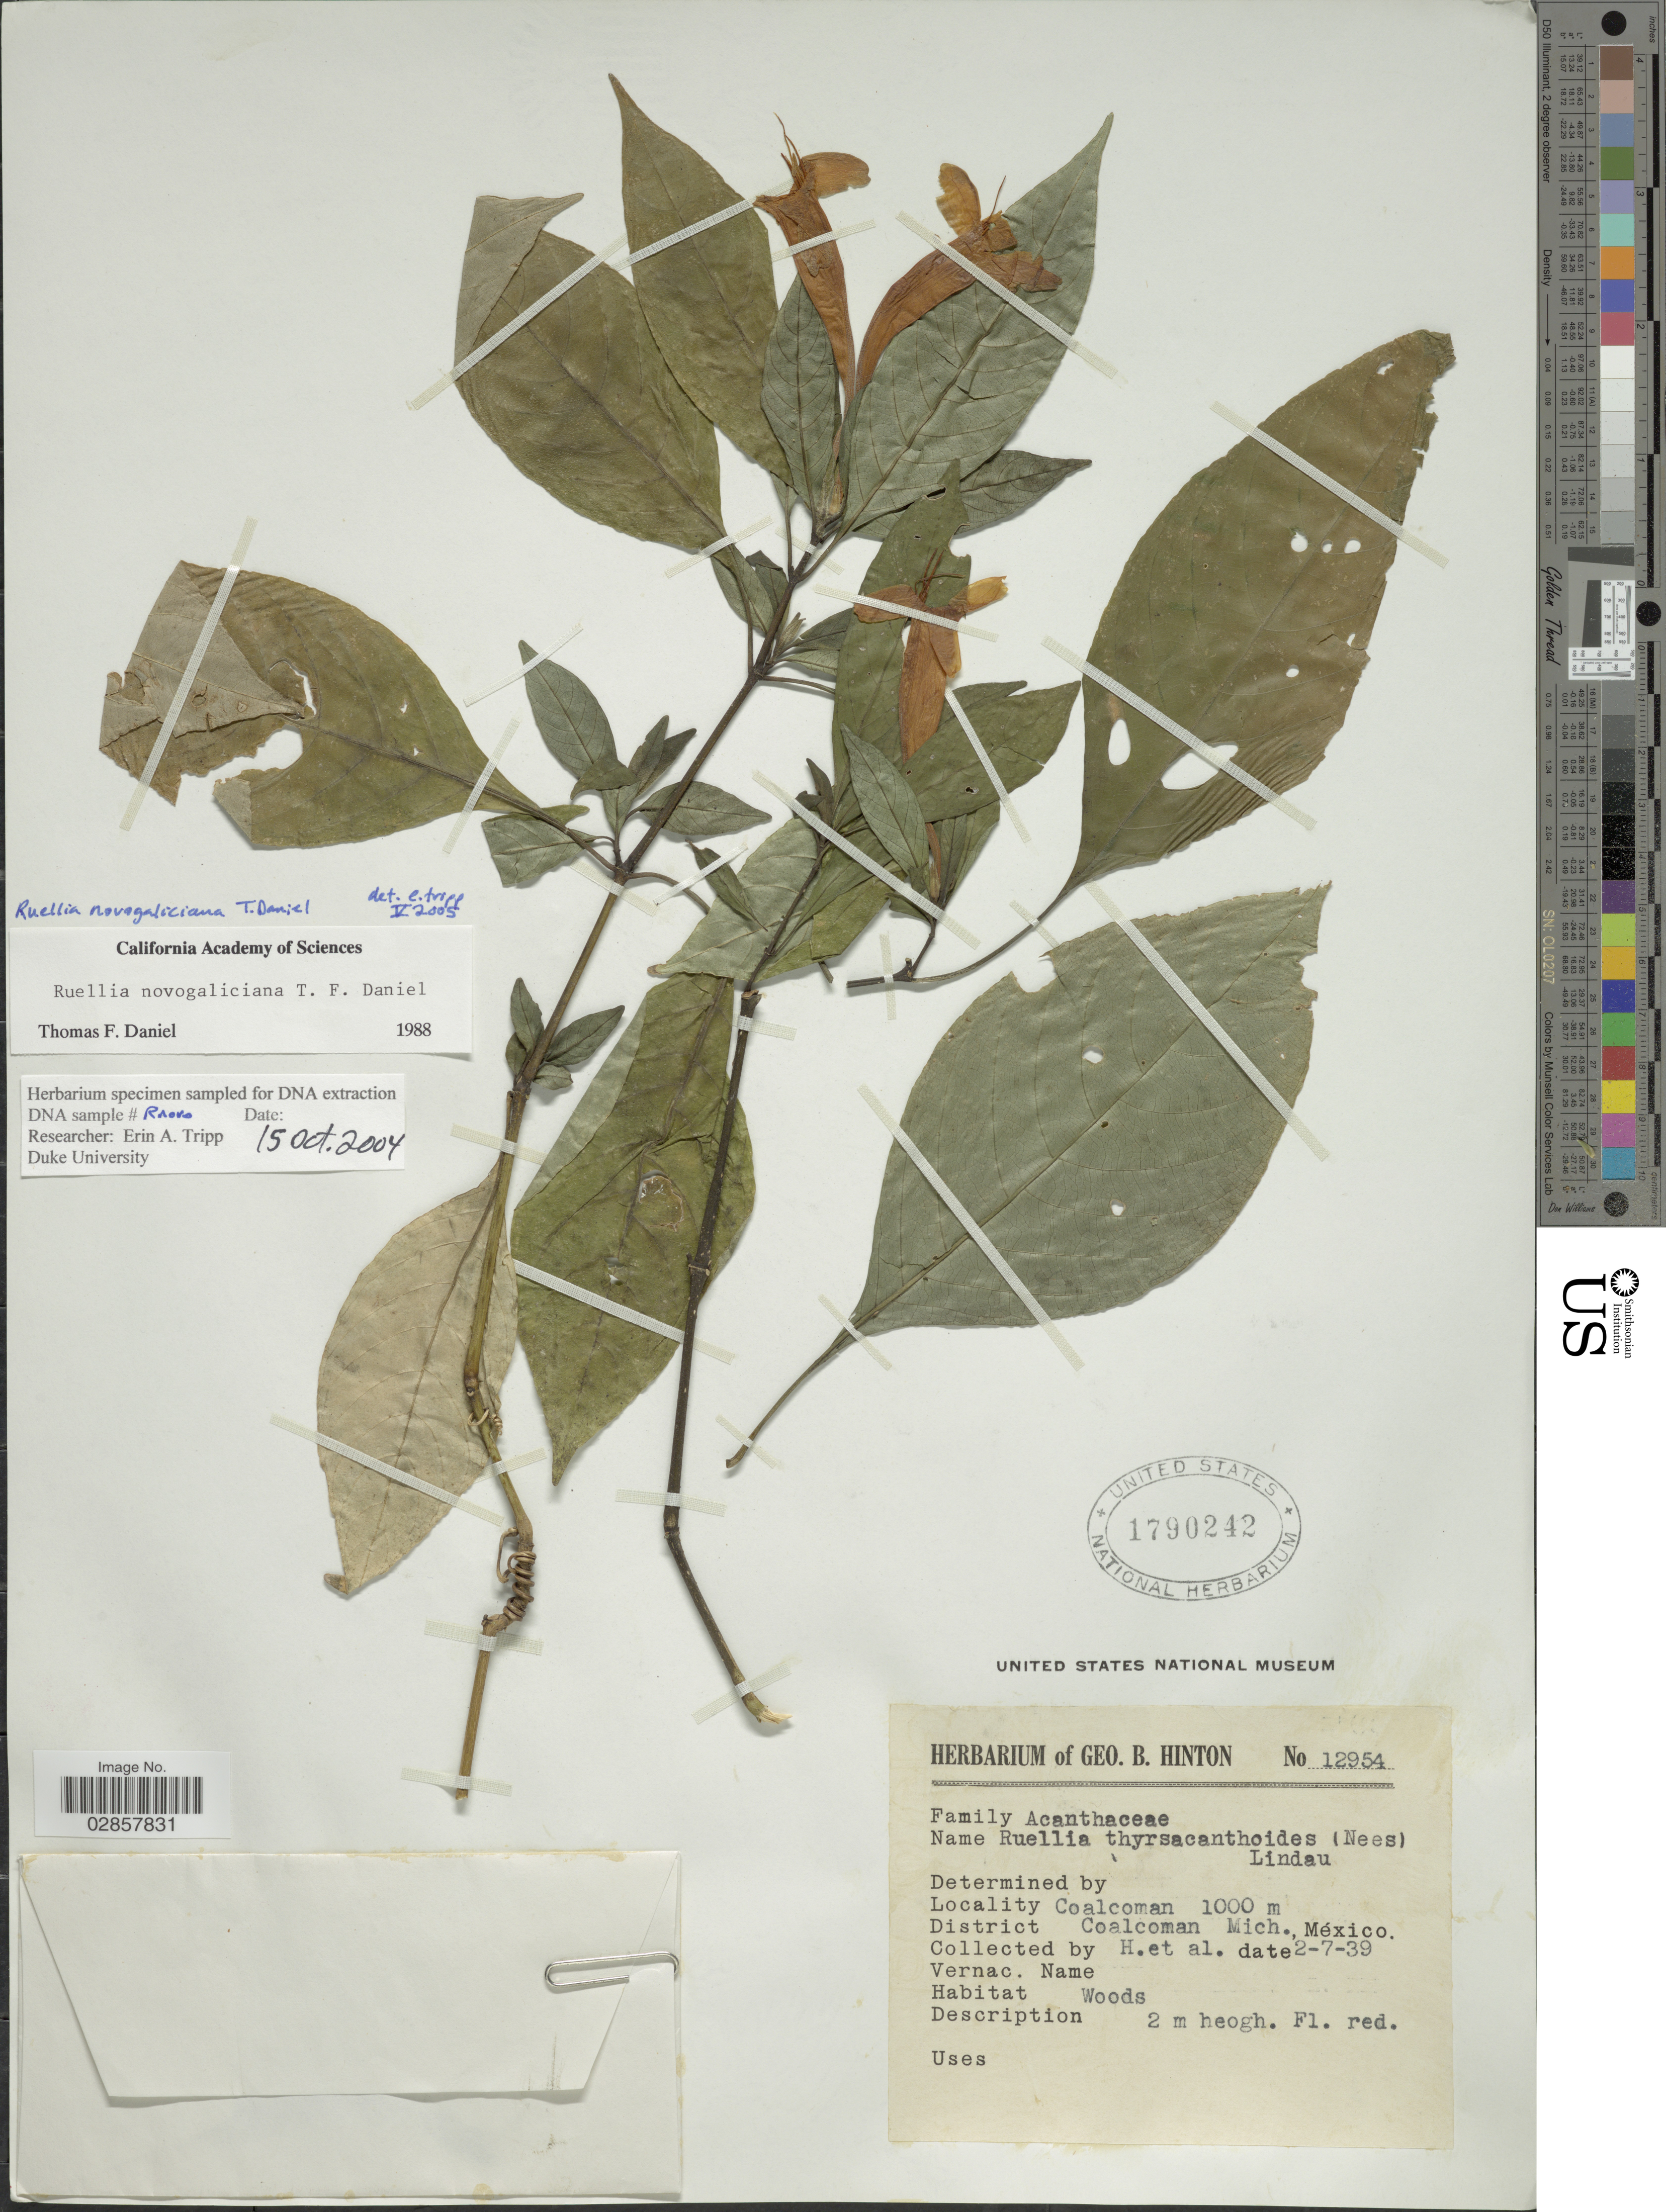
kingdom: Plantae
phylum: Tracheophyta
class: Magnoliopsida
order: Lamiales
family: Acanthaceae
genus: Ruellia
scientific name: Ruellia novogaliciana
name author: T.F. Daniel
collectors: G. B. Hinton & et al.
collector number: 12954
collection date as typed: Transcribed d/m/y: 2/7/39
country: Mexico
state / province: Michoacán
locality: Coalcoman. District Coalcoman.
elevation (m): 1000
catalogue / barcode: US 1790242